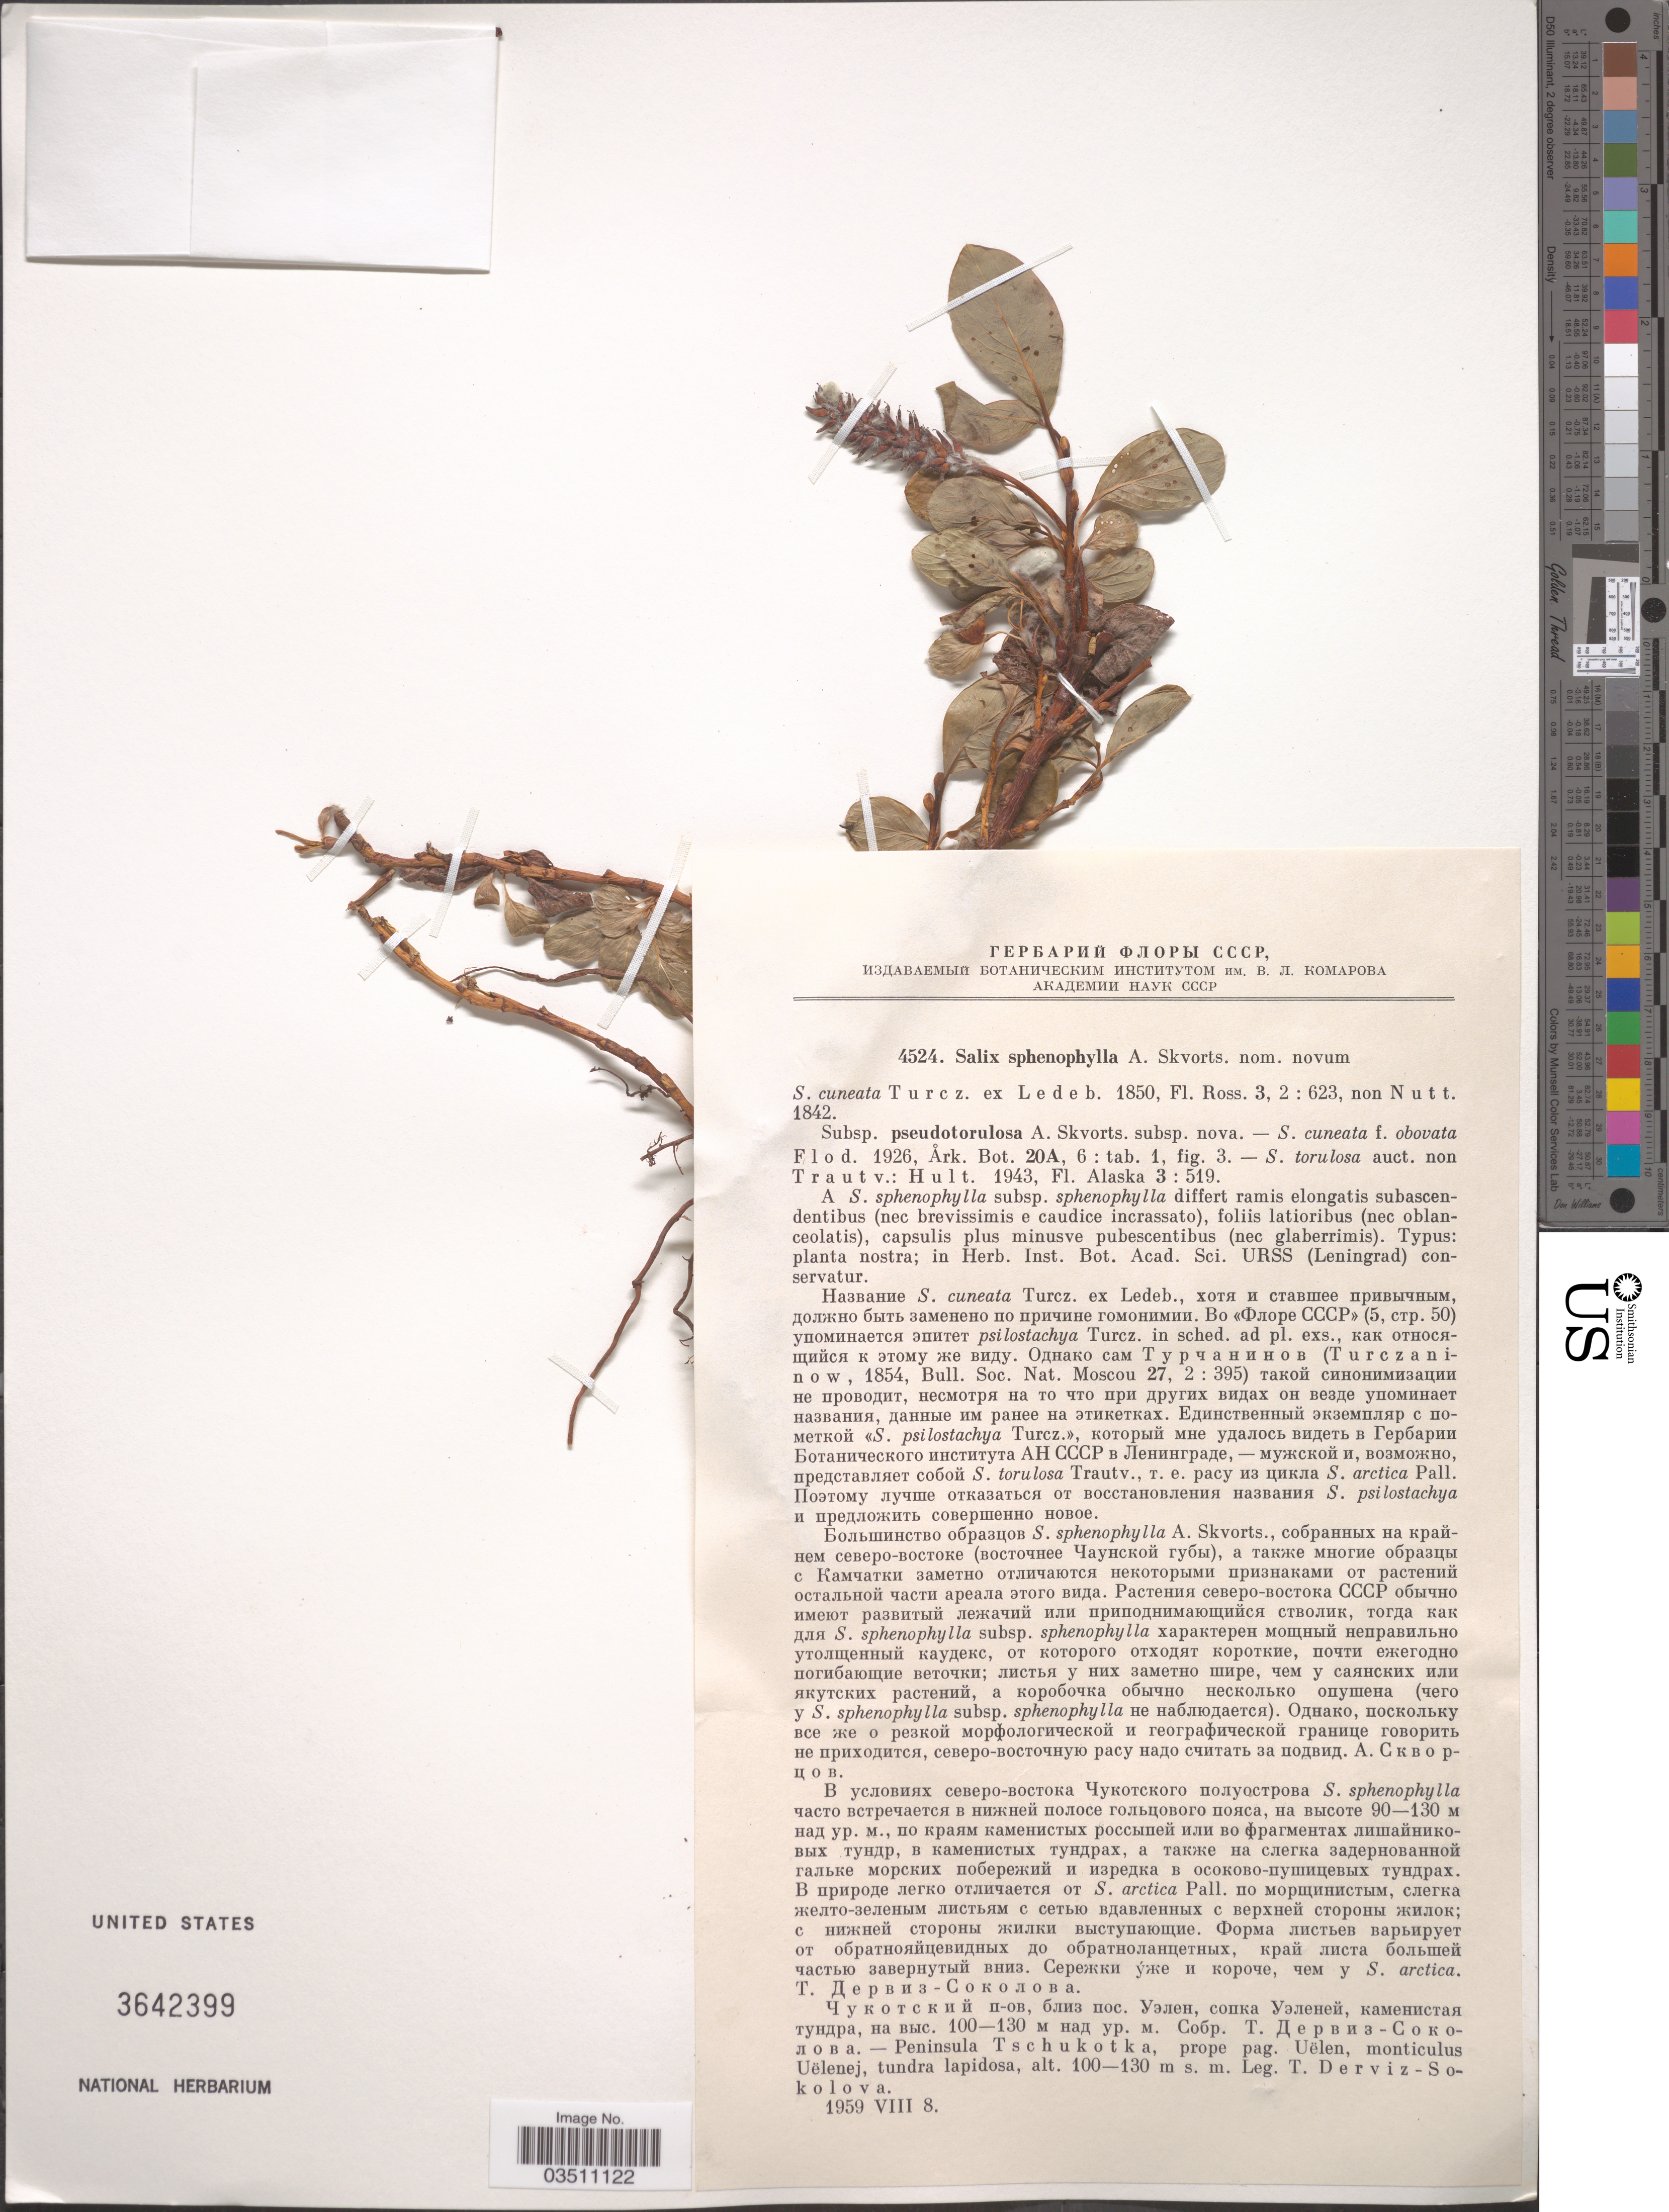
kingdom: Plantae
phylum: Tracheophyta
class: Magnoliopsida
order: Malpighiales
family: Salicaceae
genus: Salix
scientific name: Salix sphenophylla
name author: A.K. Skvortsov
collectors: T. Derviz-Sokolova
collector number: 4524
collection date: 1959-08-08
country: Russian Federation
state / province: Chukotka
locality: Peninsula Tschukotka, prope pag. Uëlen, monticulus Uëlenej.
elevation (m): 100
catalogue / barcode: US 3642399